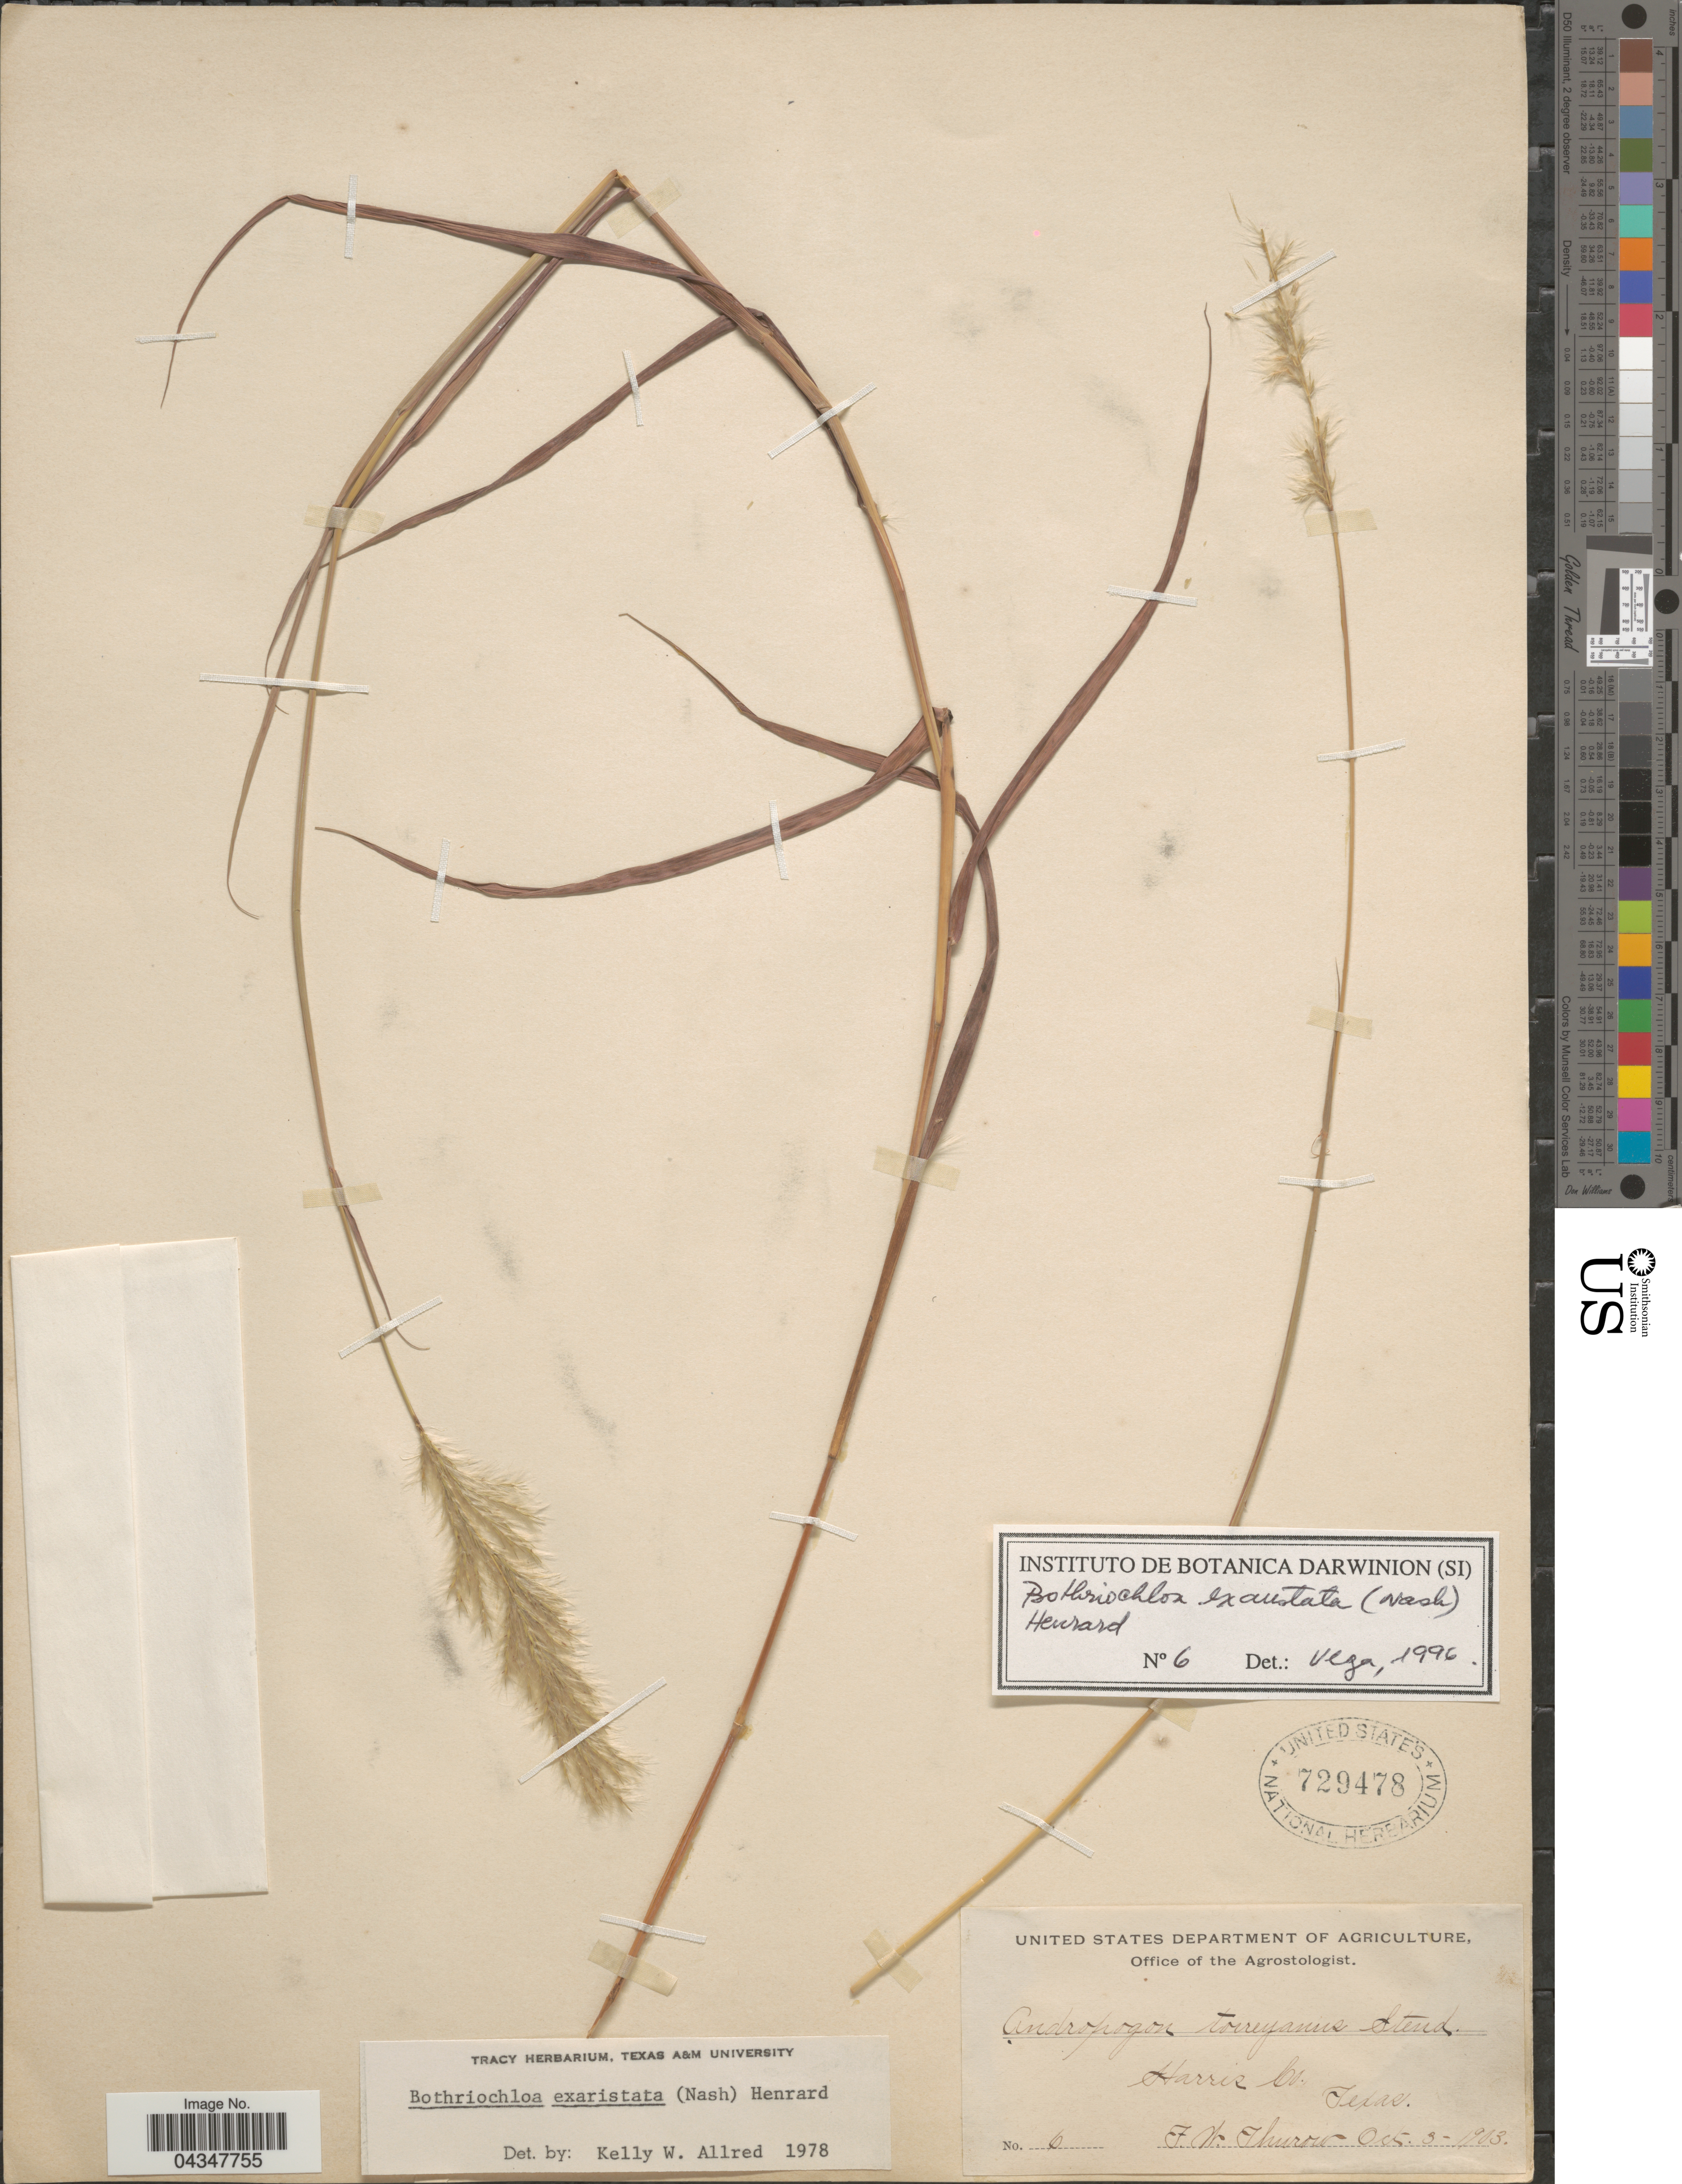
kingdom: Plantae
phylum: Tracheophyta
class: Liliopsida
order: Poales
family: Poaceae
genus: Bothriochloa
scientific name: Bothriochloa exaristata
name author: (Nash) Henr.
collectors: F. W. Thurow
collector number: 6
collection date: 1903-10-03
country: United States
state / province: Texas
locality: Harris Co.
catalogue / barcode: US 729478